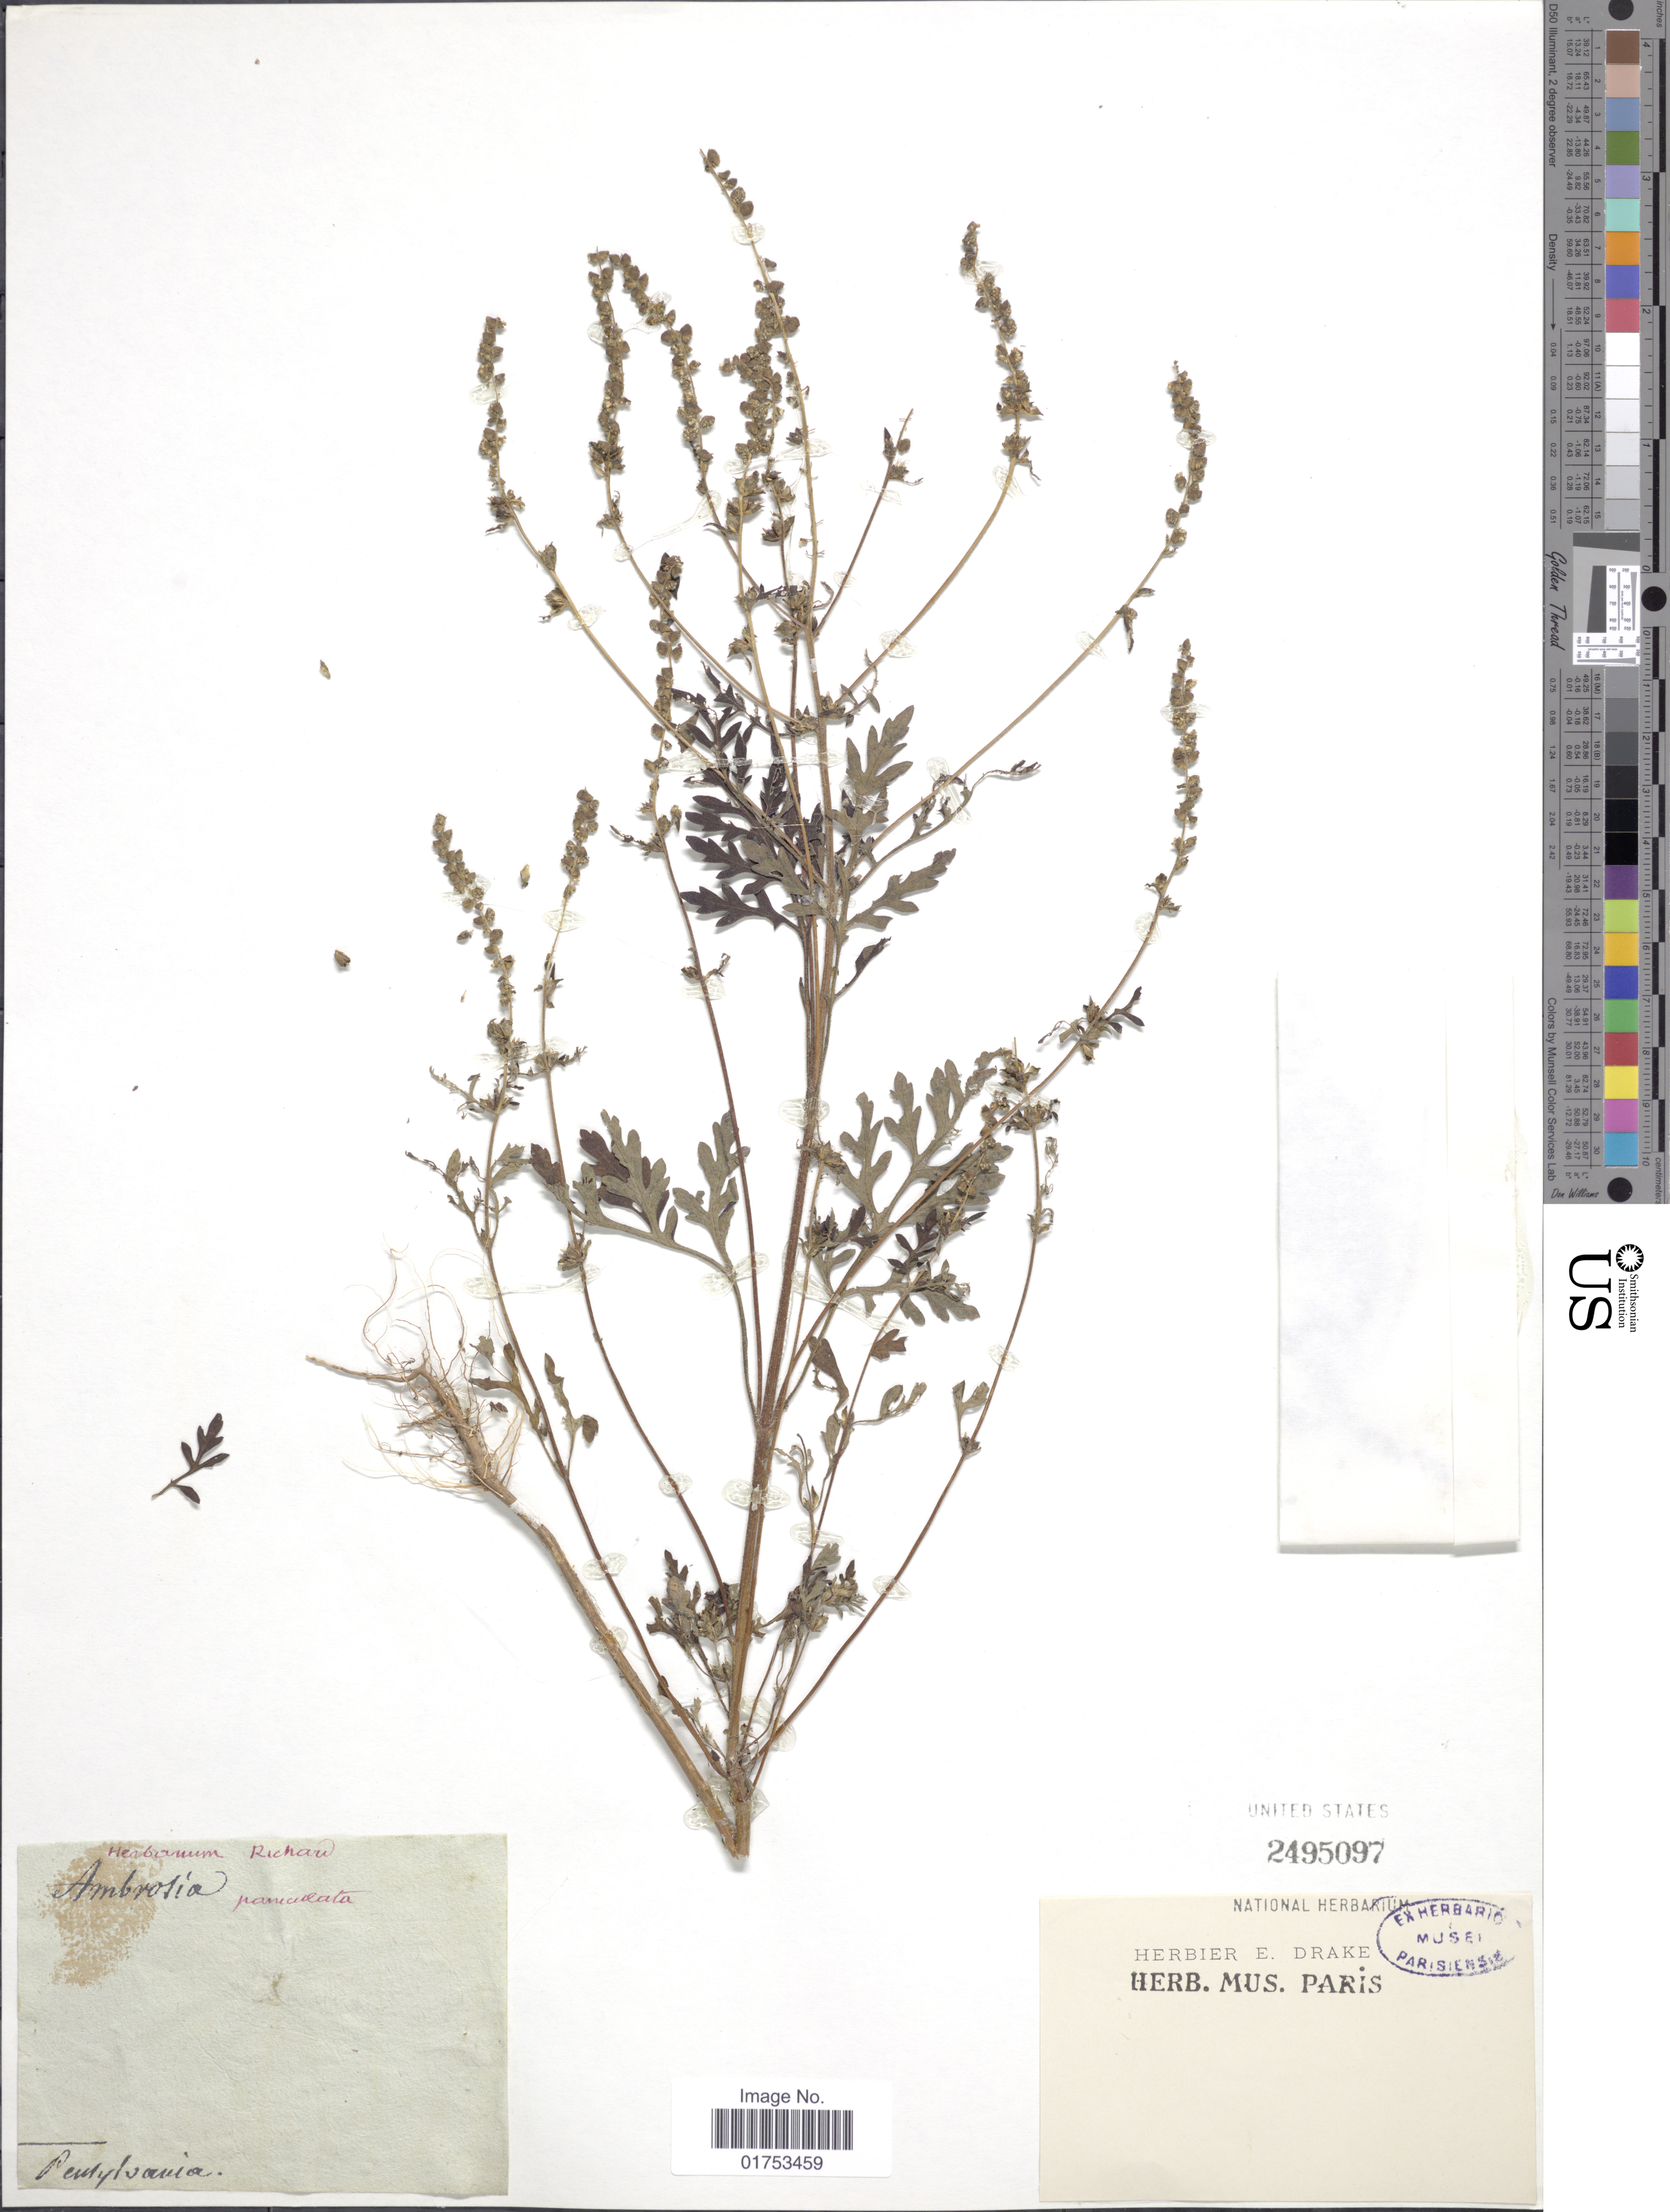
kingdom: Plantae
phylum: Tracheophyta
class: Magnoliopsida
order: Asterales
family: Asteraceae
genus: Ambrosia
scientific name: Ambrosia paniculata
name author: Michx.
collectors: ex herb. E. Drake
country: United States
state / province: Pennsylvania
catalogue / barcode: US 2495097